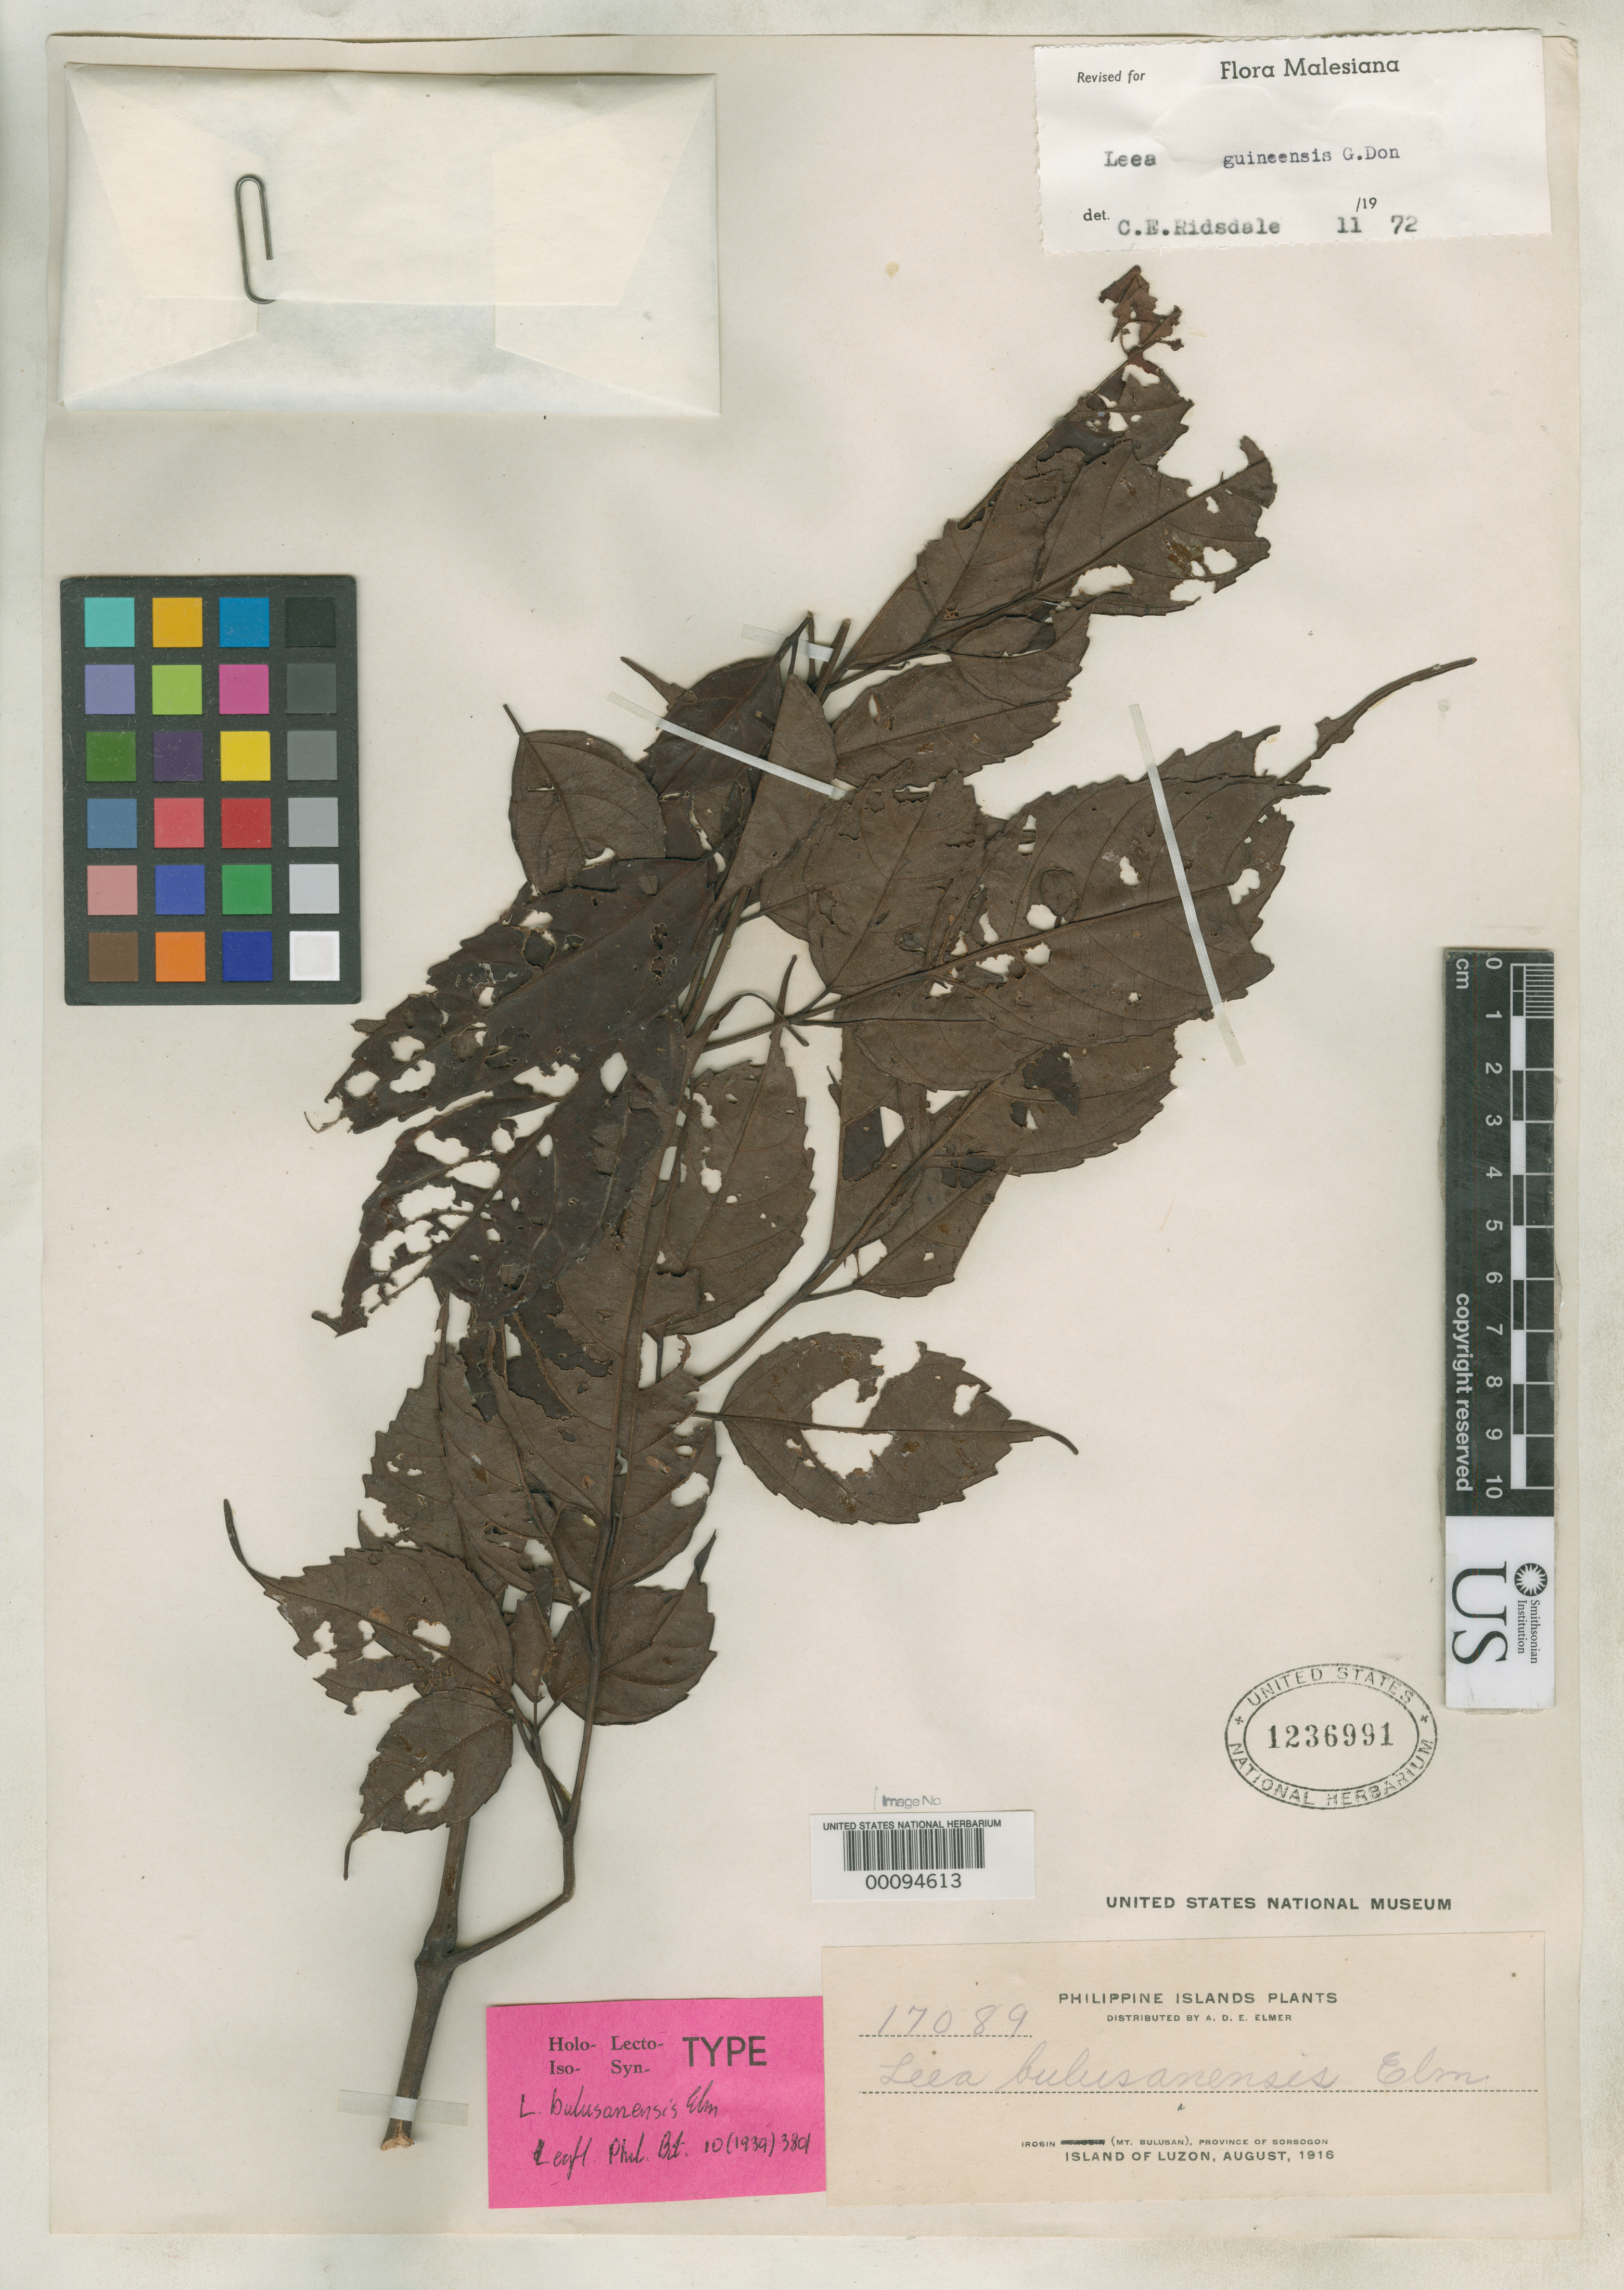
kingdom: Plantae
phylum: Tracheophyta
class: Magnoliopsida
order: Vitales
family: Vitaceae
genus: Leea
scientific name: Leea bulusanensis Elmer, nom. inval.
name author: Elmer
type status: Voucher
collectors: A. D. E. Elmer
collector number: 17089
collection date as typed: Aug 1916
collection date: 1916-08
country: Philippines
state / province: Bicol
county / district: Sorsogon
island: Luzon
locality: Irosin, Mt. Bulusan.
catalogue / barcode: US 1236991